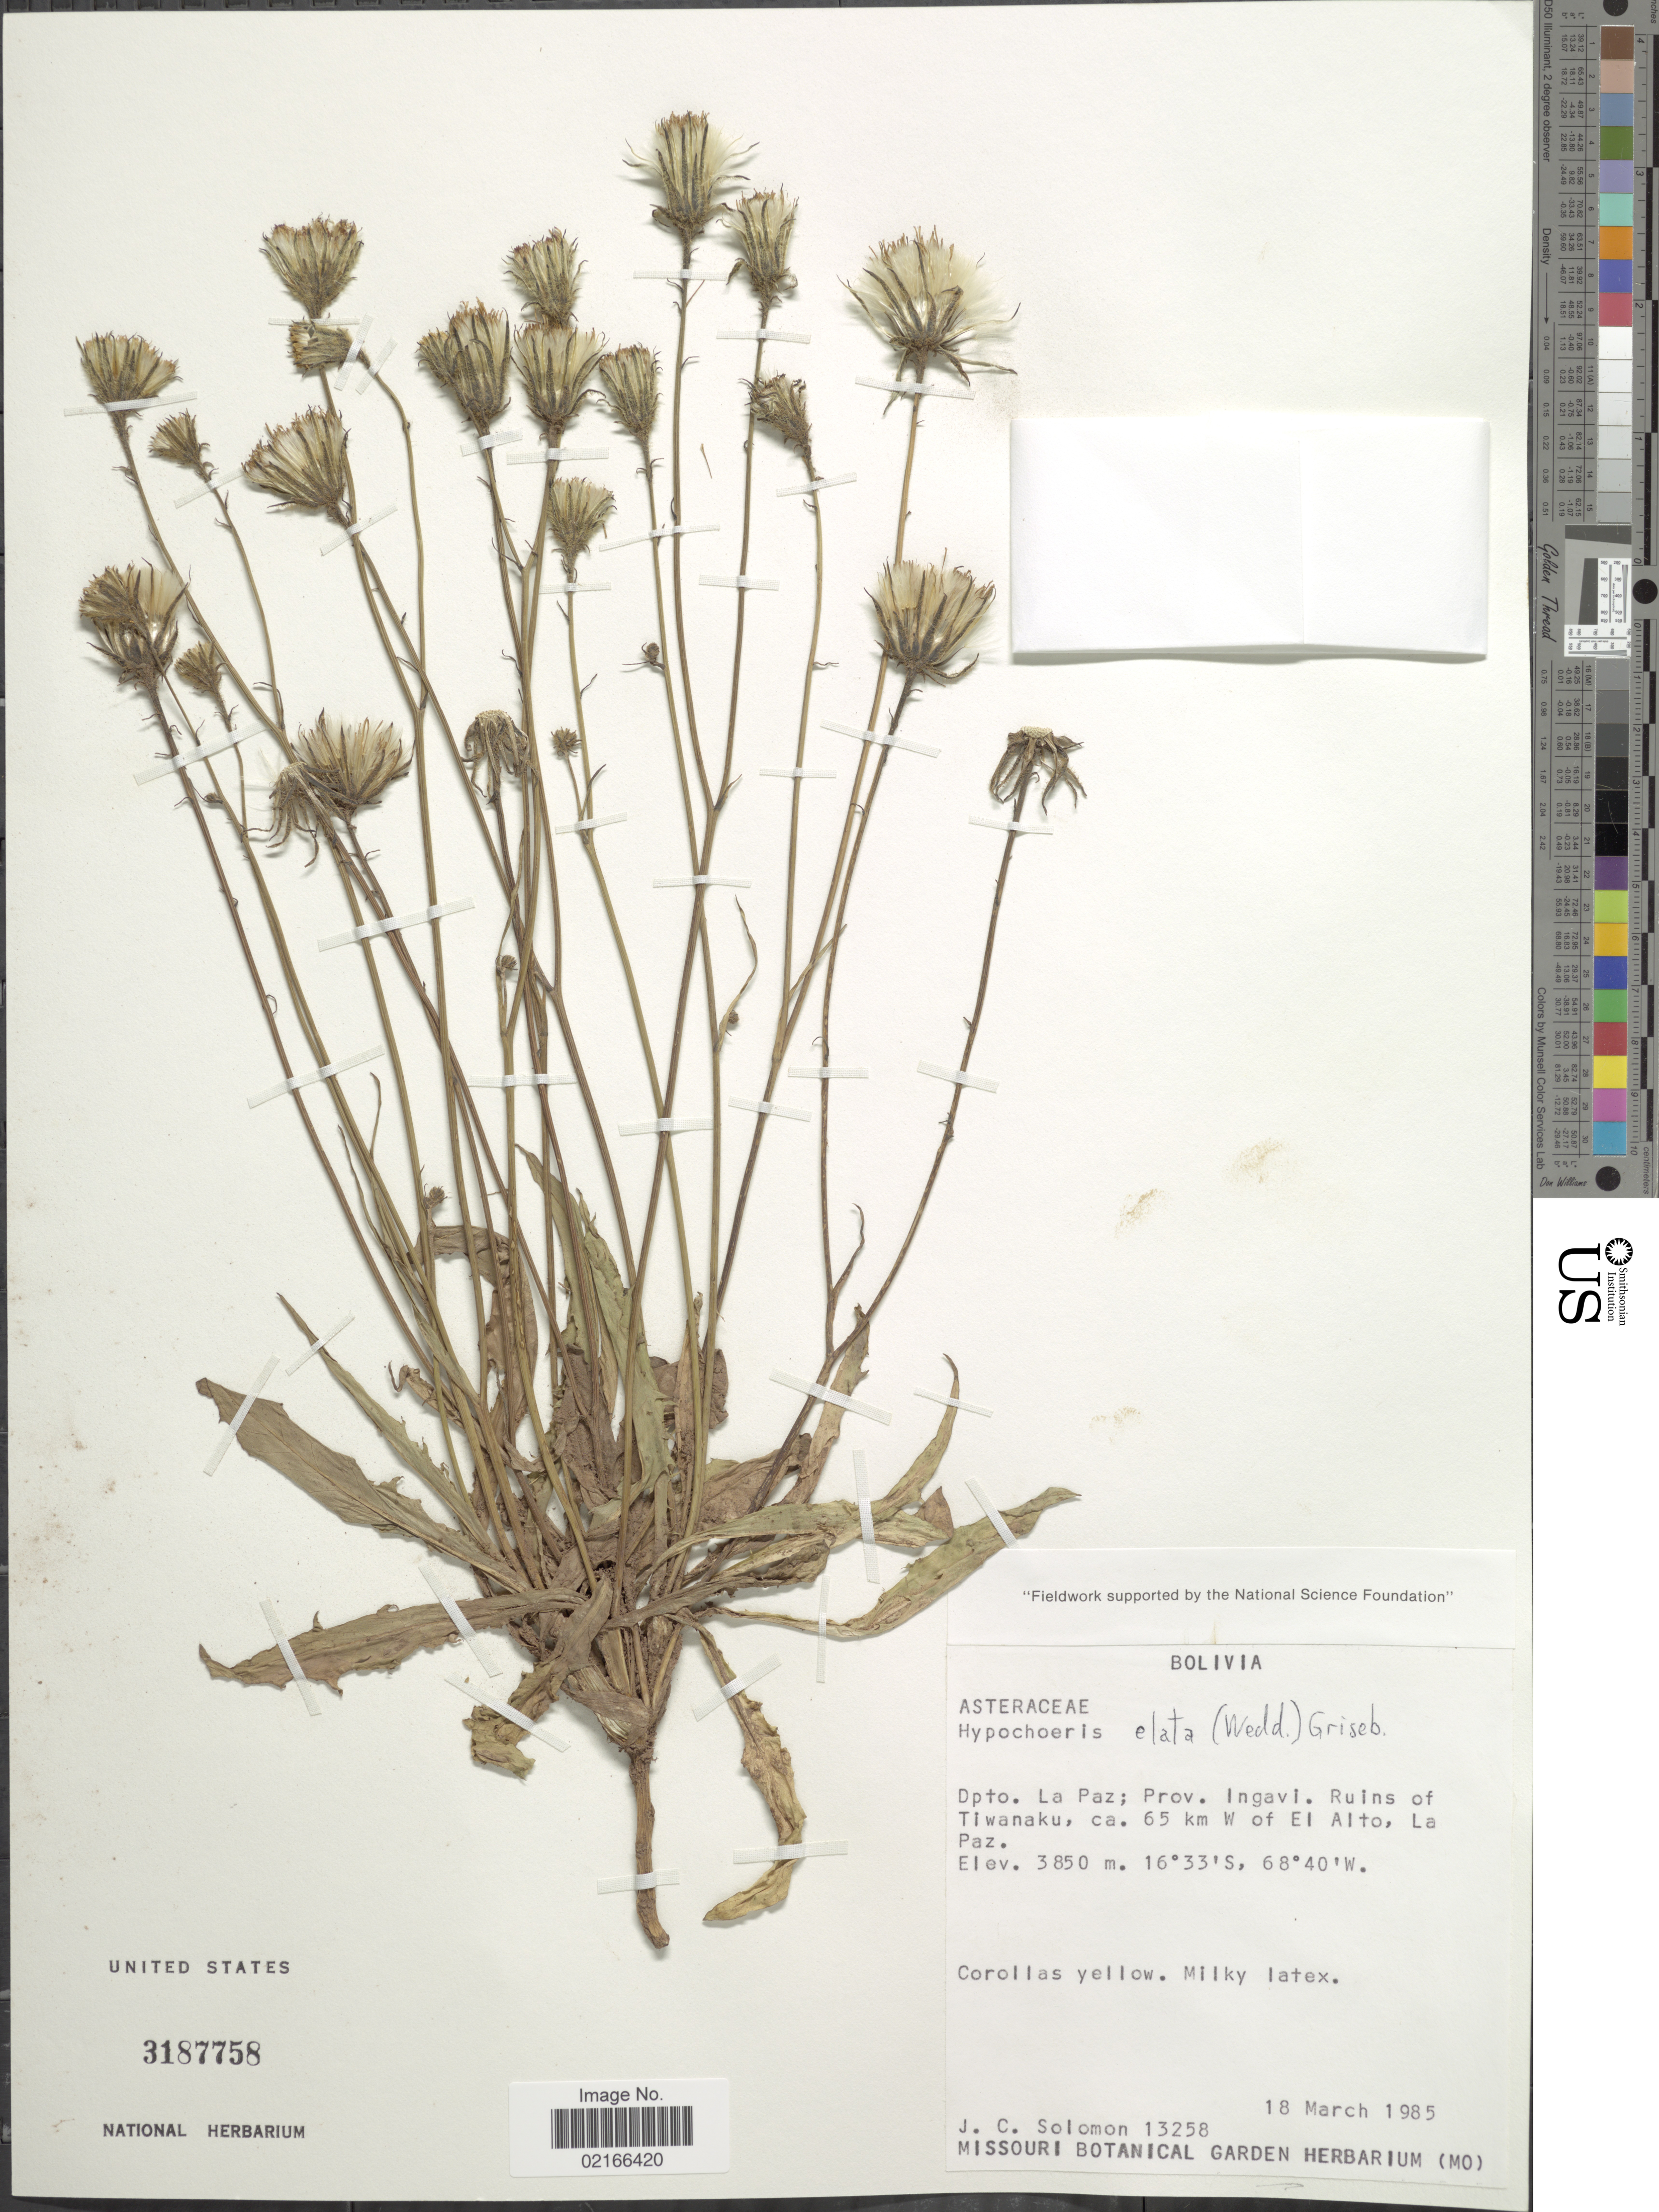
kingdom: Plantae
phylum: Tracheophyta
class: Magnoliopsida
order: Asterales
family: Asteraceae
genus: Hypochaeris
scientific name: Hypochaeris elata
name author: (Wedd.) Griseb.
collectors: J. C. Solomon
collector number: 13258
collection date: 1985-03-18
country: Bolivia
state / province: La Paz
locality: Prov. Ingavi. Ruins of Tiwanaku, ca. 65 km W of El Alto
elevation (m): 3850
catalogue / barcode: US 3187758